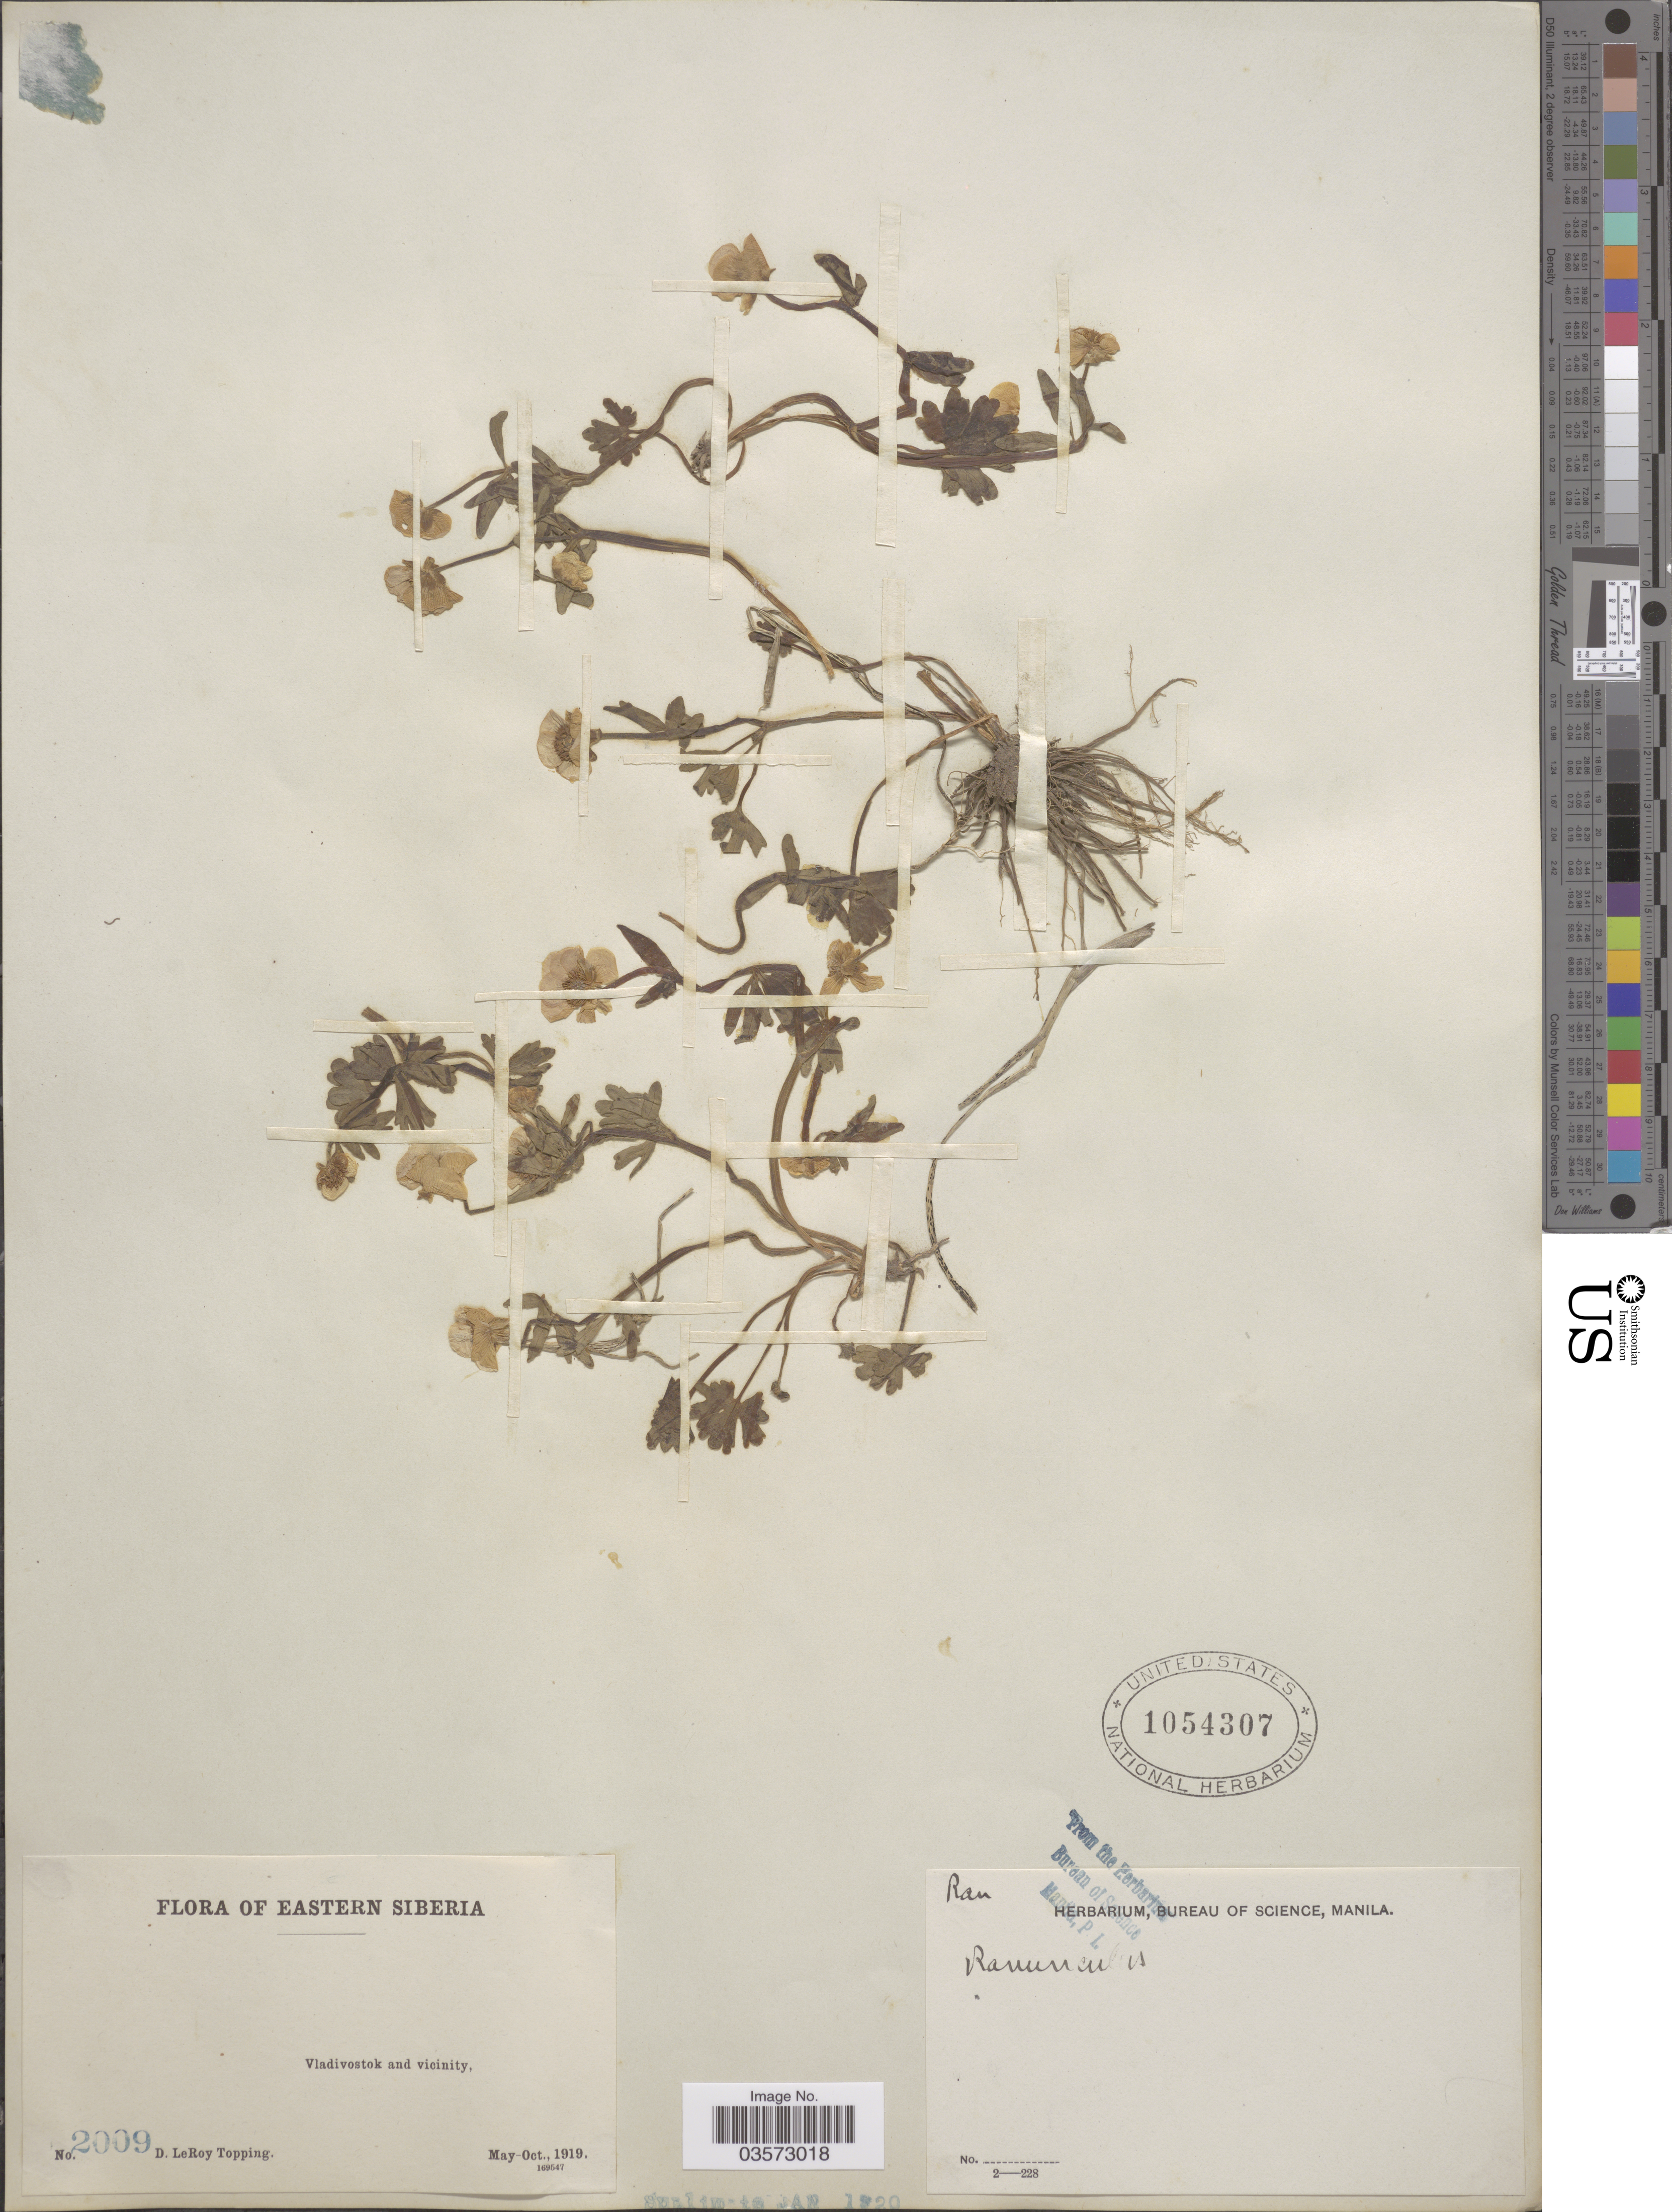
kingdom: Plantae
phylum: Tracheophyta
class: Magnoliopsida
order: Ranunculales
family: Ranunculaceae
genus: Ranunculus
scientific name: Ranunculus sp.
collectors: D. L. Topping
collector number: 2009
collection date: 1919-05/1919-10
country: Russian Federation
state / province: Primorsky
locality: Eastern Siberia. Vladivostok and vicinity.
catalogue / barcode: US 1054307